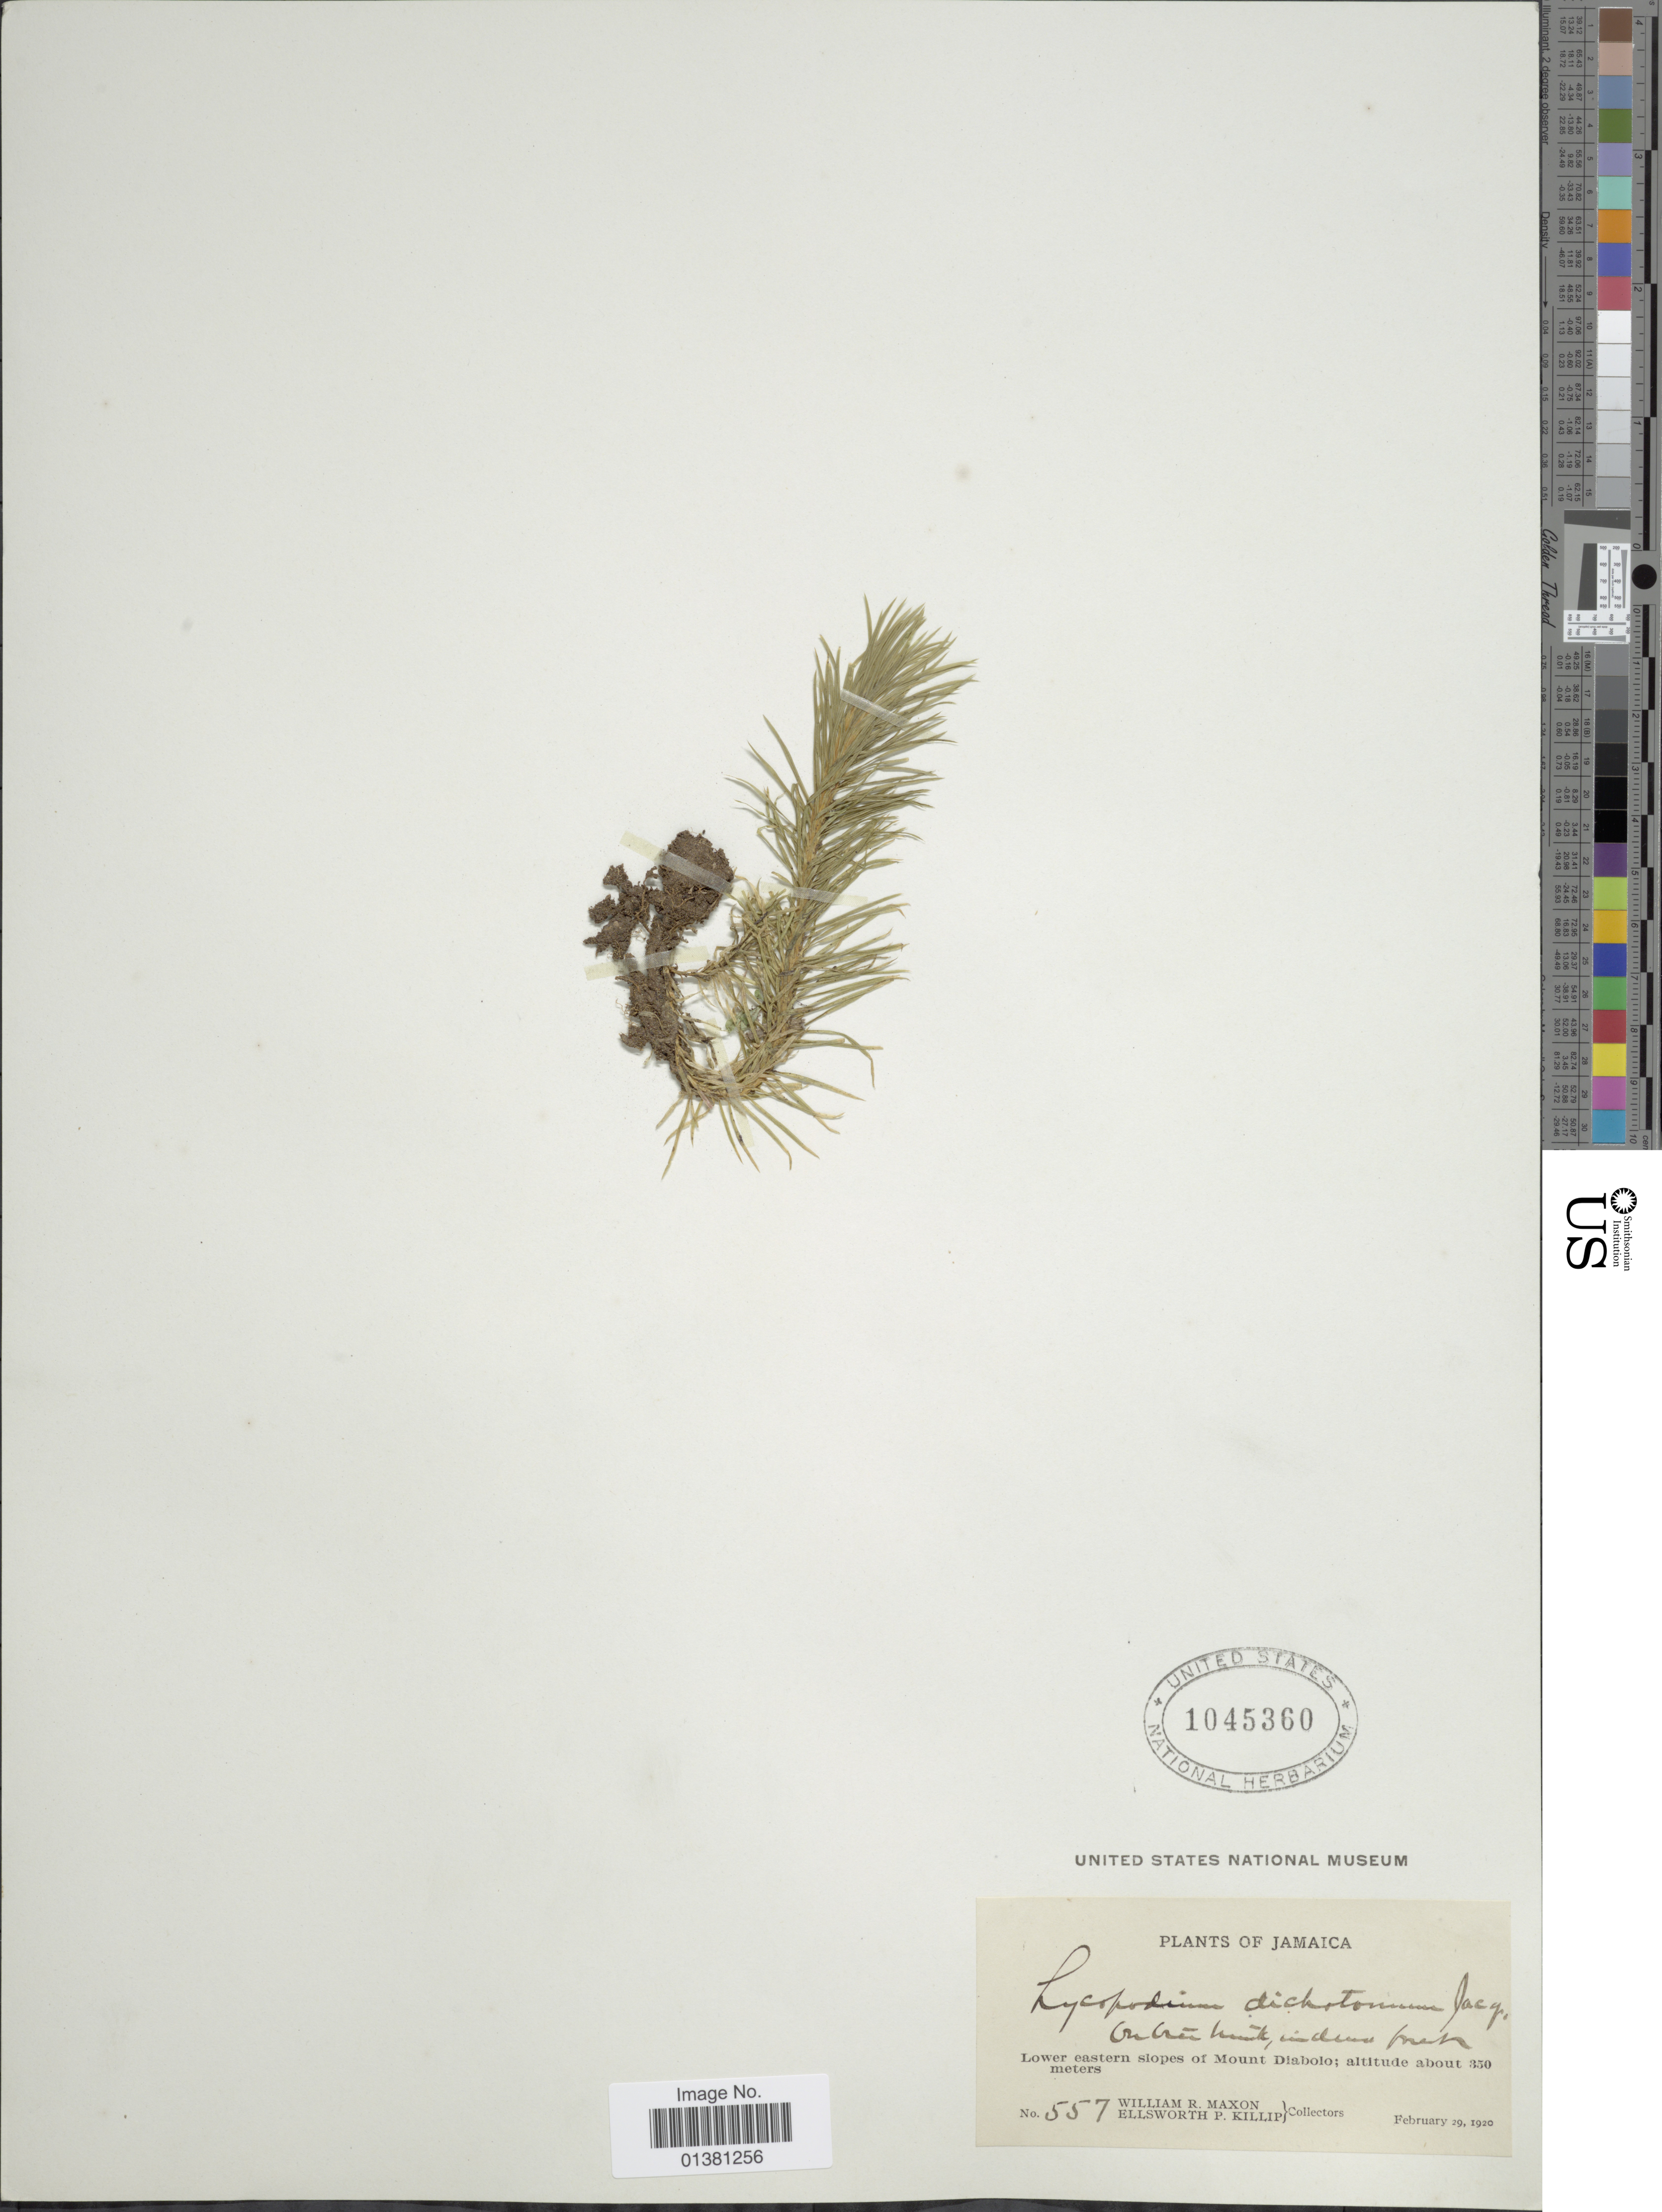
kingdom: Plantae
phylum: Tracheophyta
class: Lycopodiopsida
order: Lycopodiales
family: Lycopodiaceae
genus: Phlegmariurus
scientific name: Phlegmariurus dichotomus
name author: (Jacq.) W.H. Wagner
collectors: W. R. Maxon & E. P. Killip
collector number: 557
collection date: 1920-02-29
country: Jamaica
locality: Lower eastern slopes of Mount Diabolo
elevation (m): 350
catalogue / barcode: US 1045360